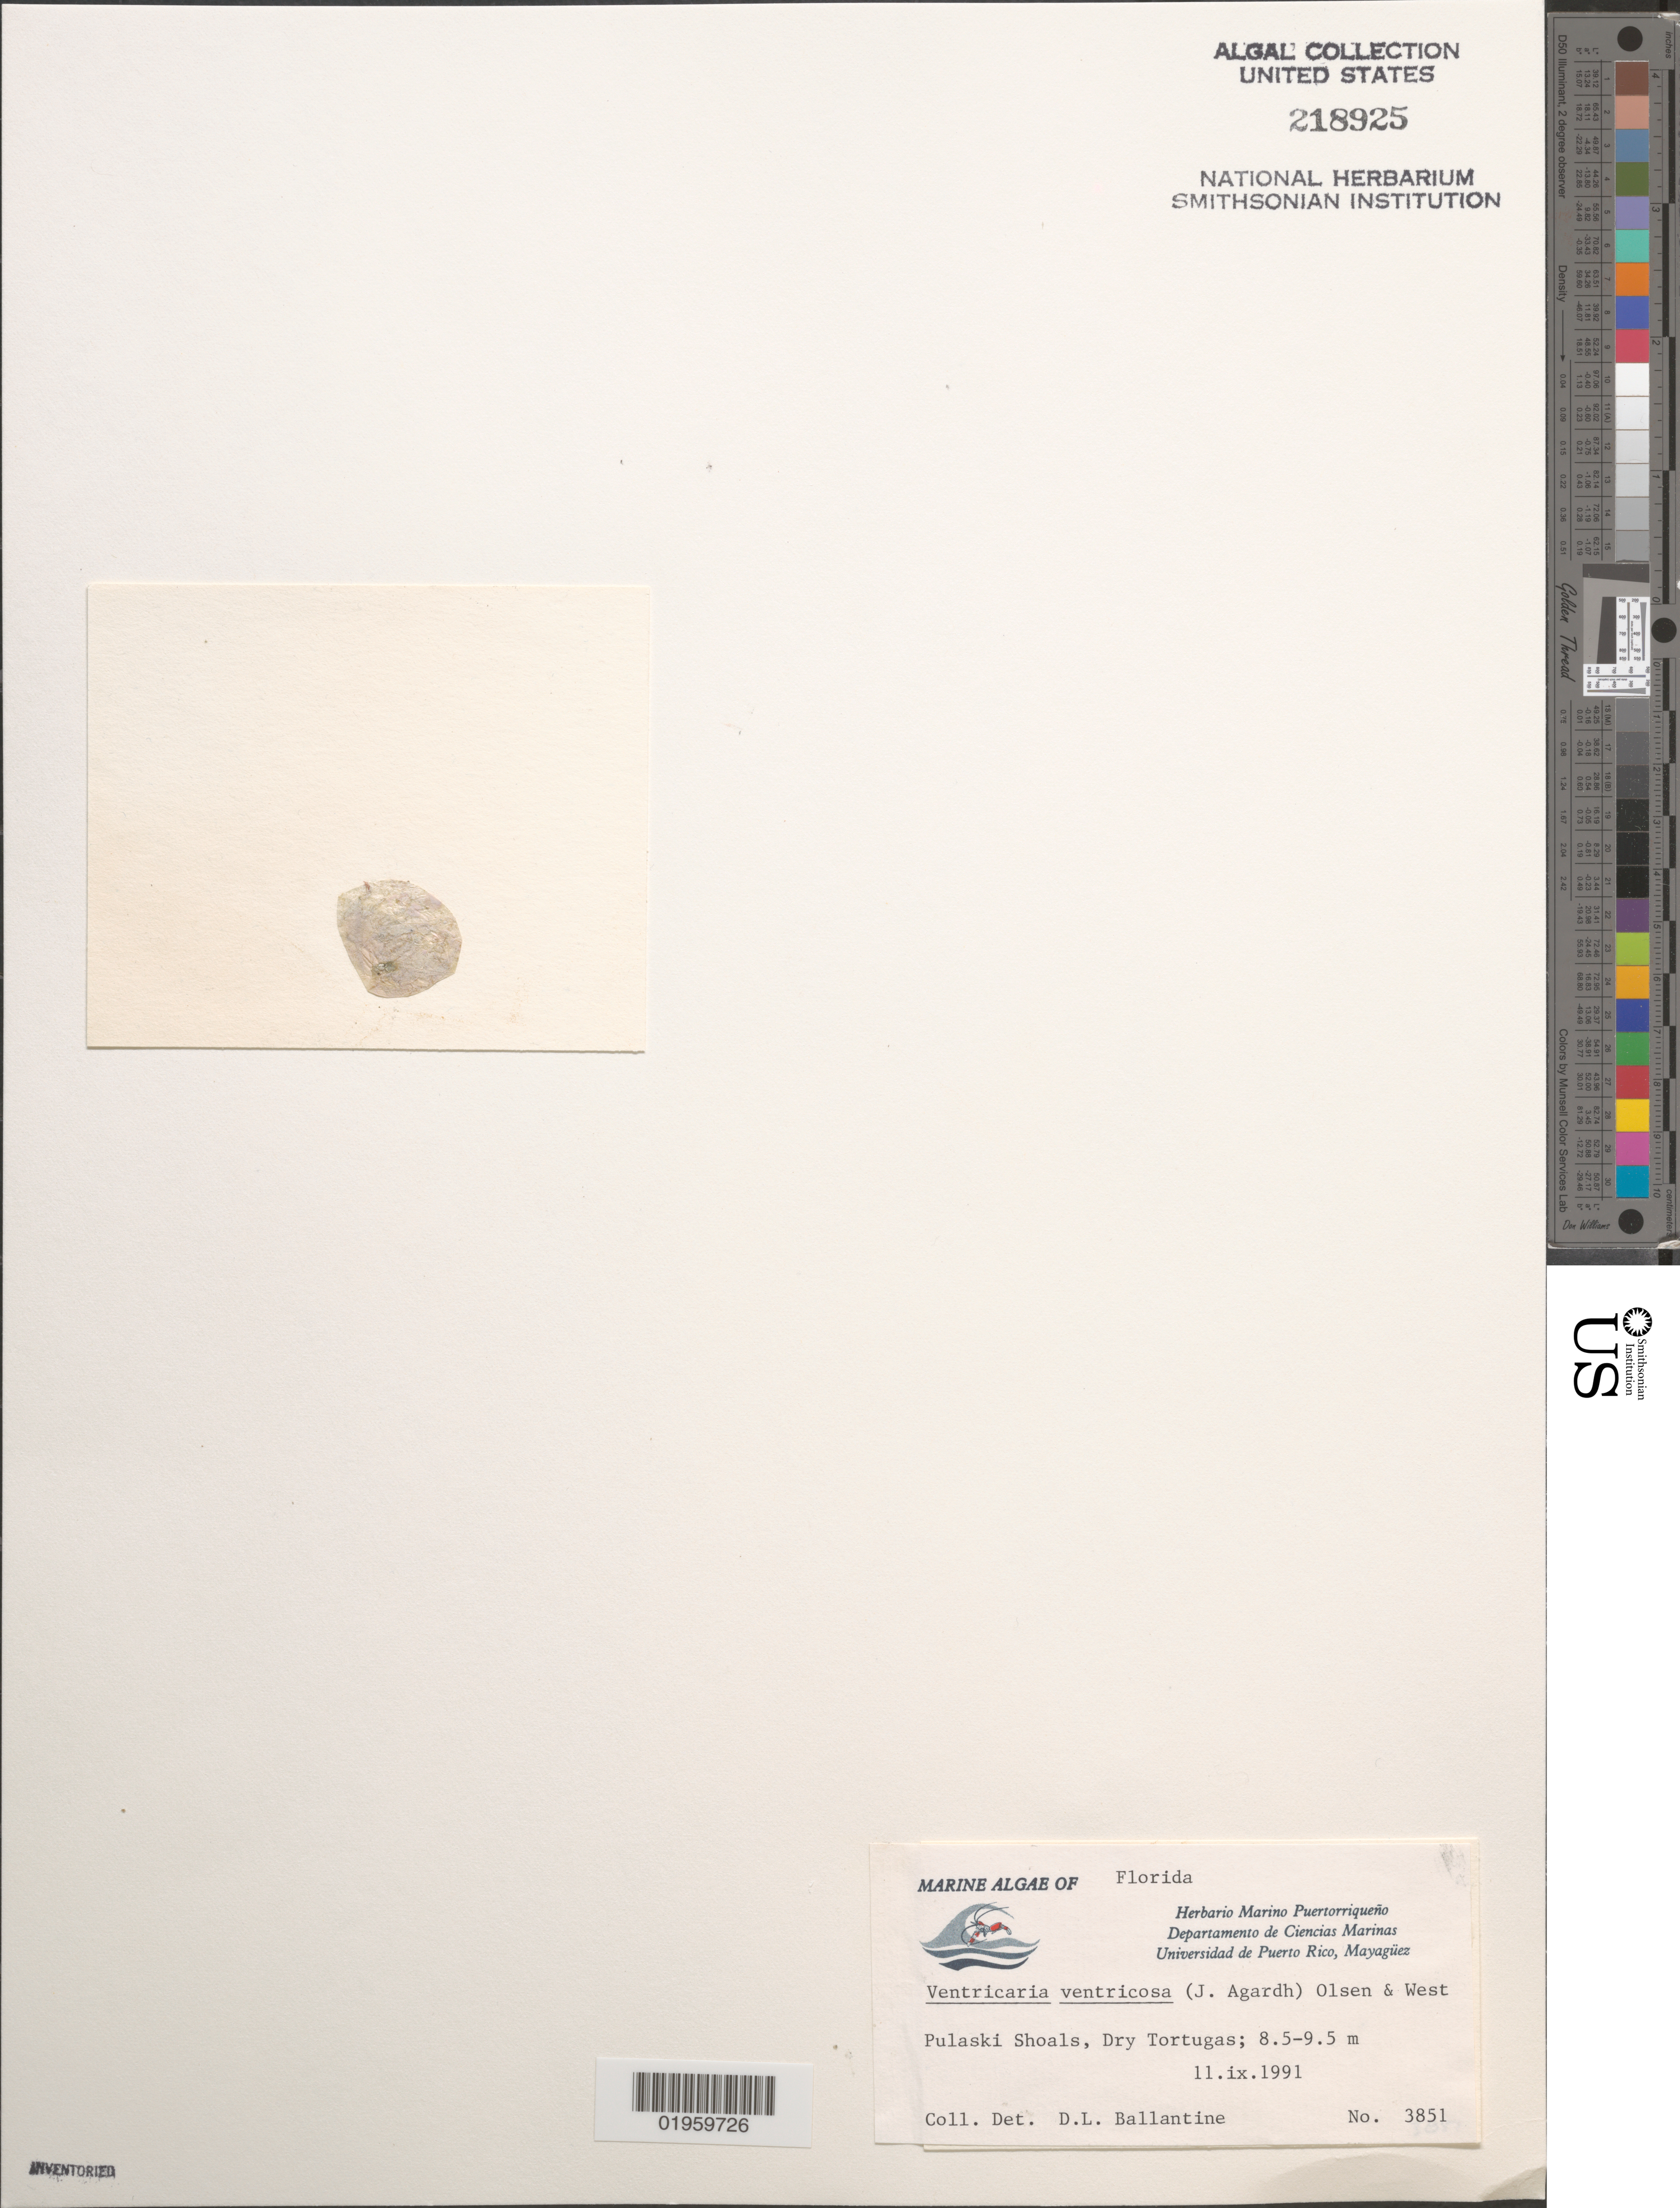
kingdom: Plantae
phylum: Chlorophyta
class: Ulvophyceae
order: Cladophorales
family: Anadyomenaceae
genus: Ventricaria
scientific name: Ventricaria ventricosa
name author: (J. Agardh) Olsen-Stojkovich & J.A. West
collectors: D.L. Ballantine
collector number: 3851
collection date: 1991-09-11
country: United States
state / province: Florida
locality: Pulaski Shoals, Dry Tortugas.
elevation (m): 8.5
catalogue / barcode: US 218925